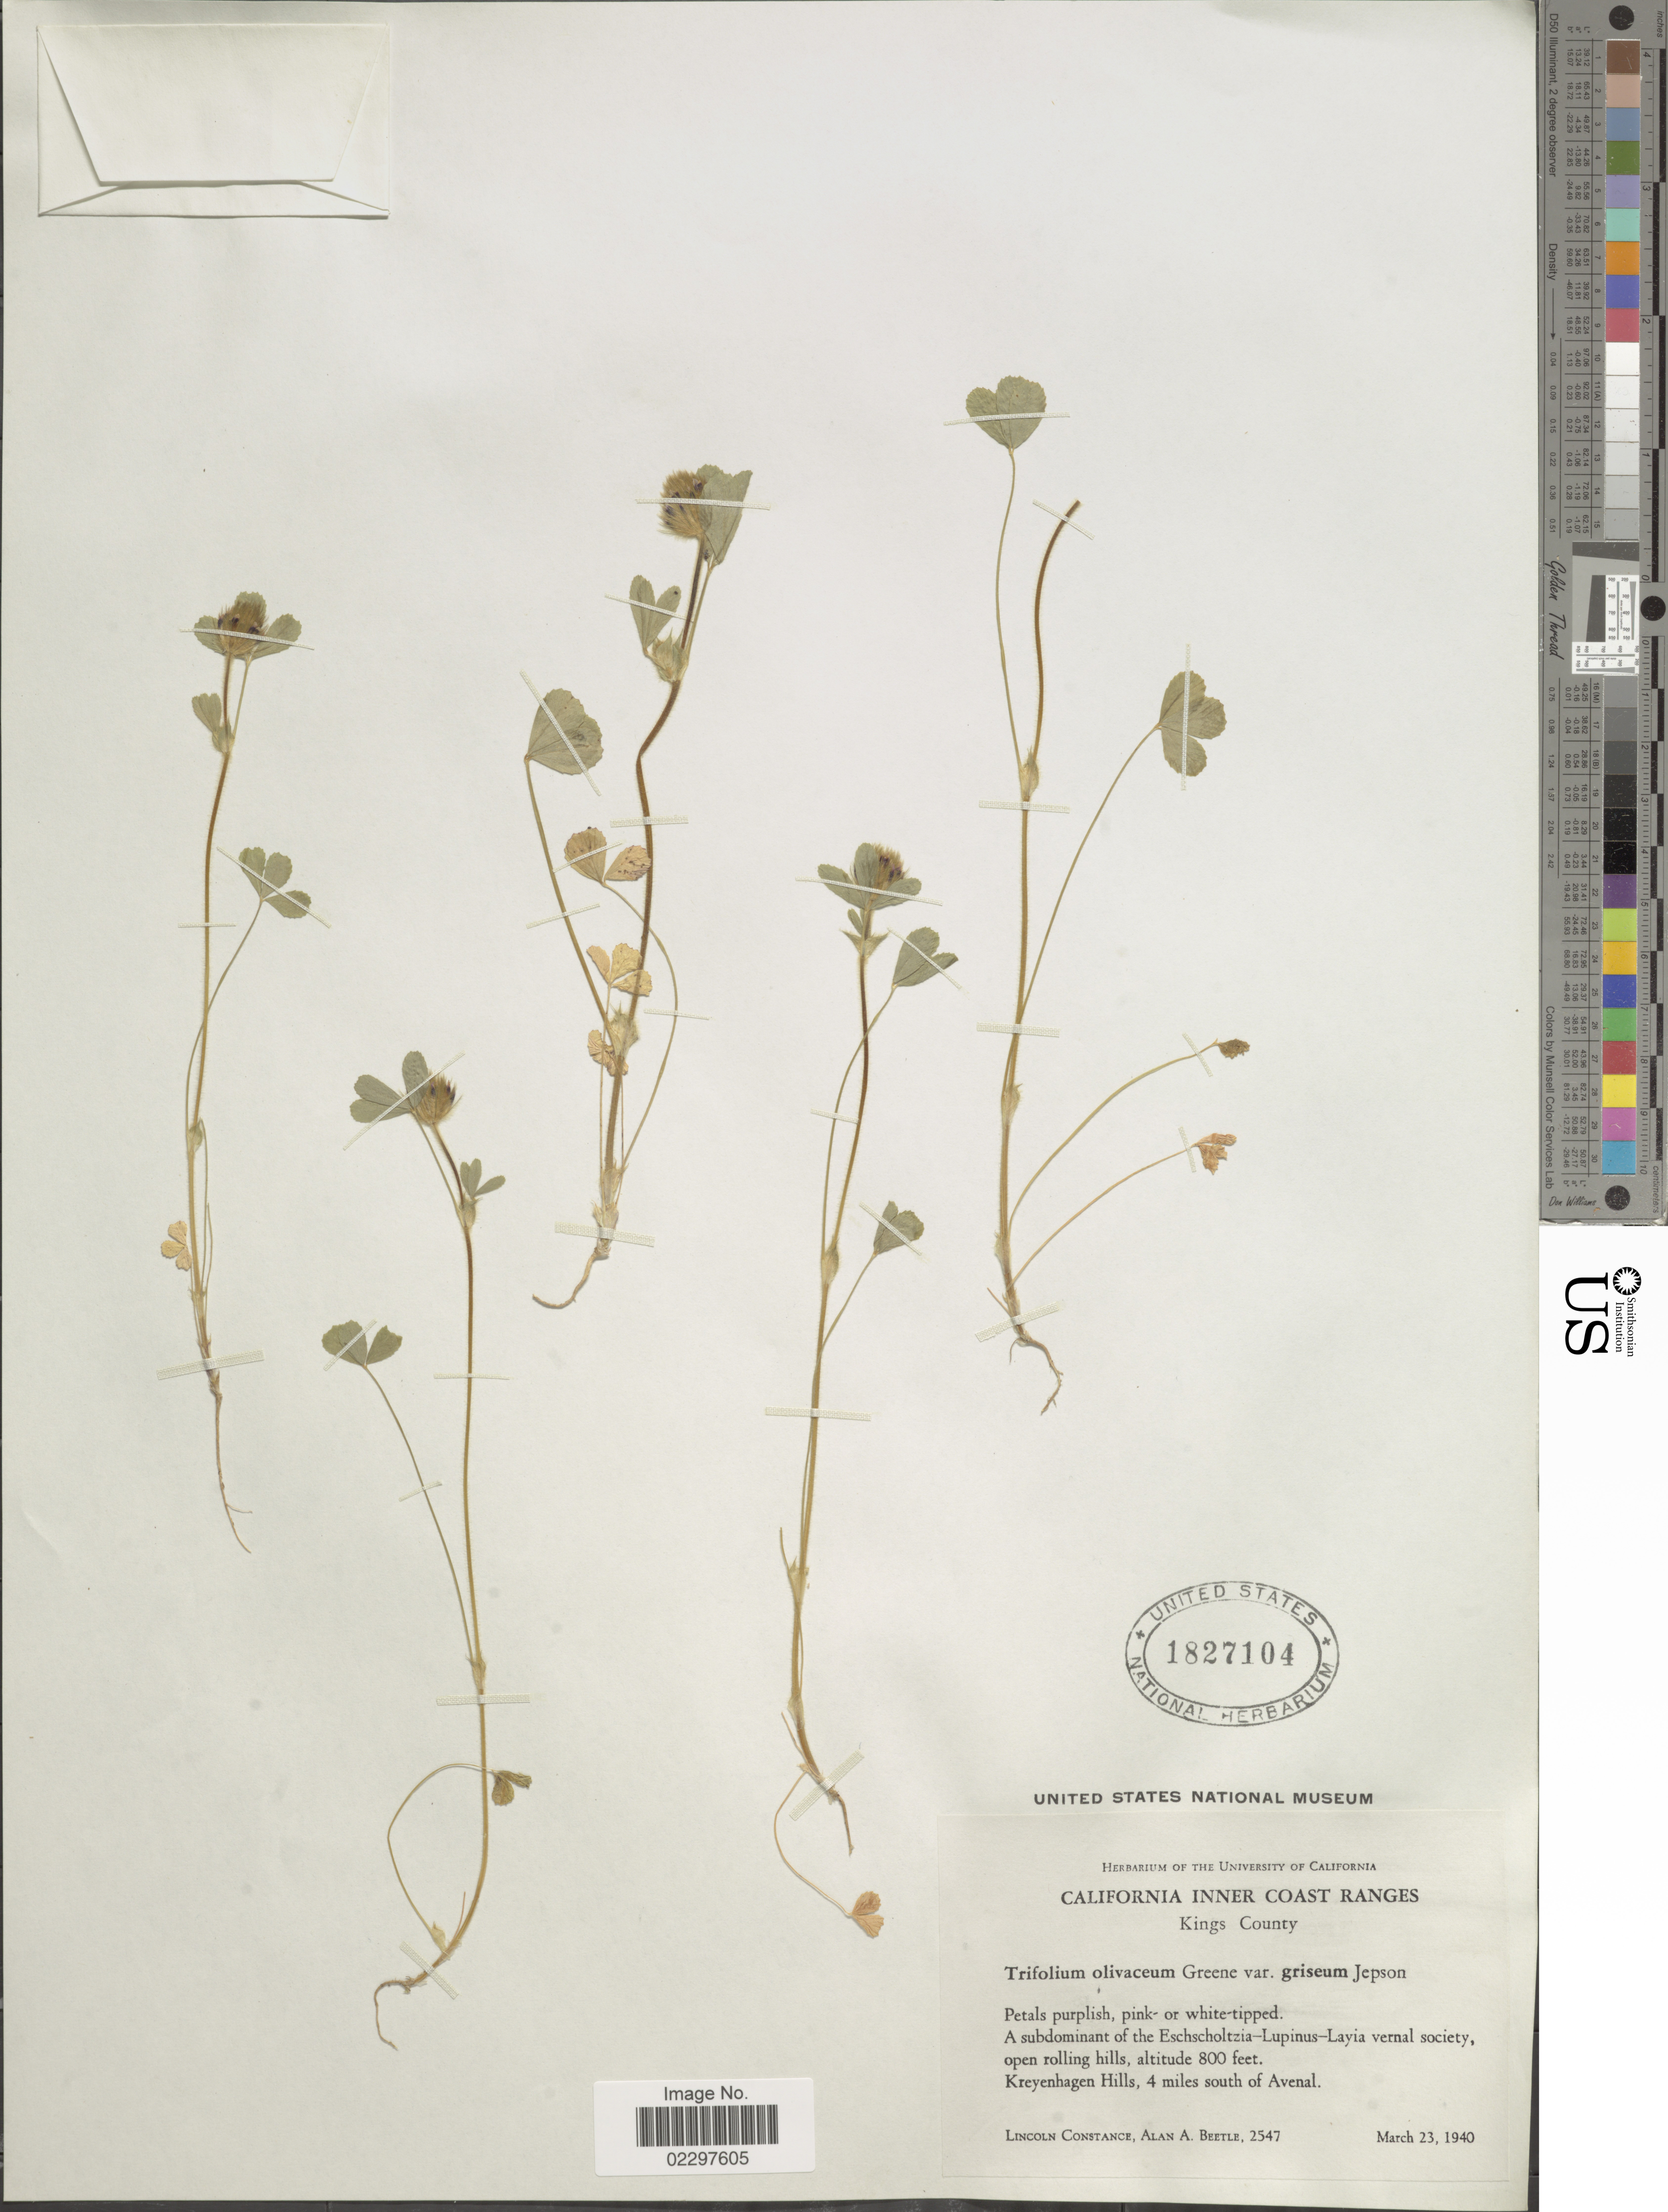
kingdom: Plantae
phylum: Tracheophyta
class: Magnoliopsida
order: Fabales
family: Fabaceae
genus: Trifolium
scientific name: Trifolium olivaceum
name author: Greene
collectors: L. Constance & A. A. Beetle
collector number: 2547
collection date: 1940-03-23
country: United States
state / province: California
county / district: Kings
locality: California Inner Coast Ranges. Kings County. Kreyenhagen Hills, 4 miles south of Avenal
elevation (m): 244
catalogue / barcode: US 1827104